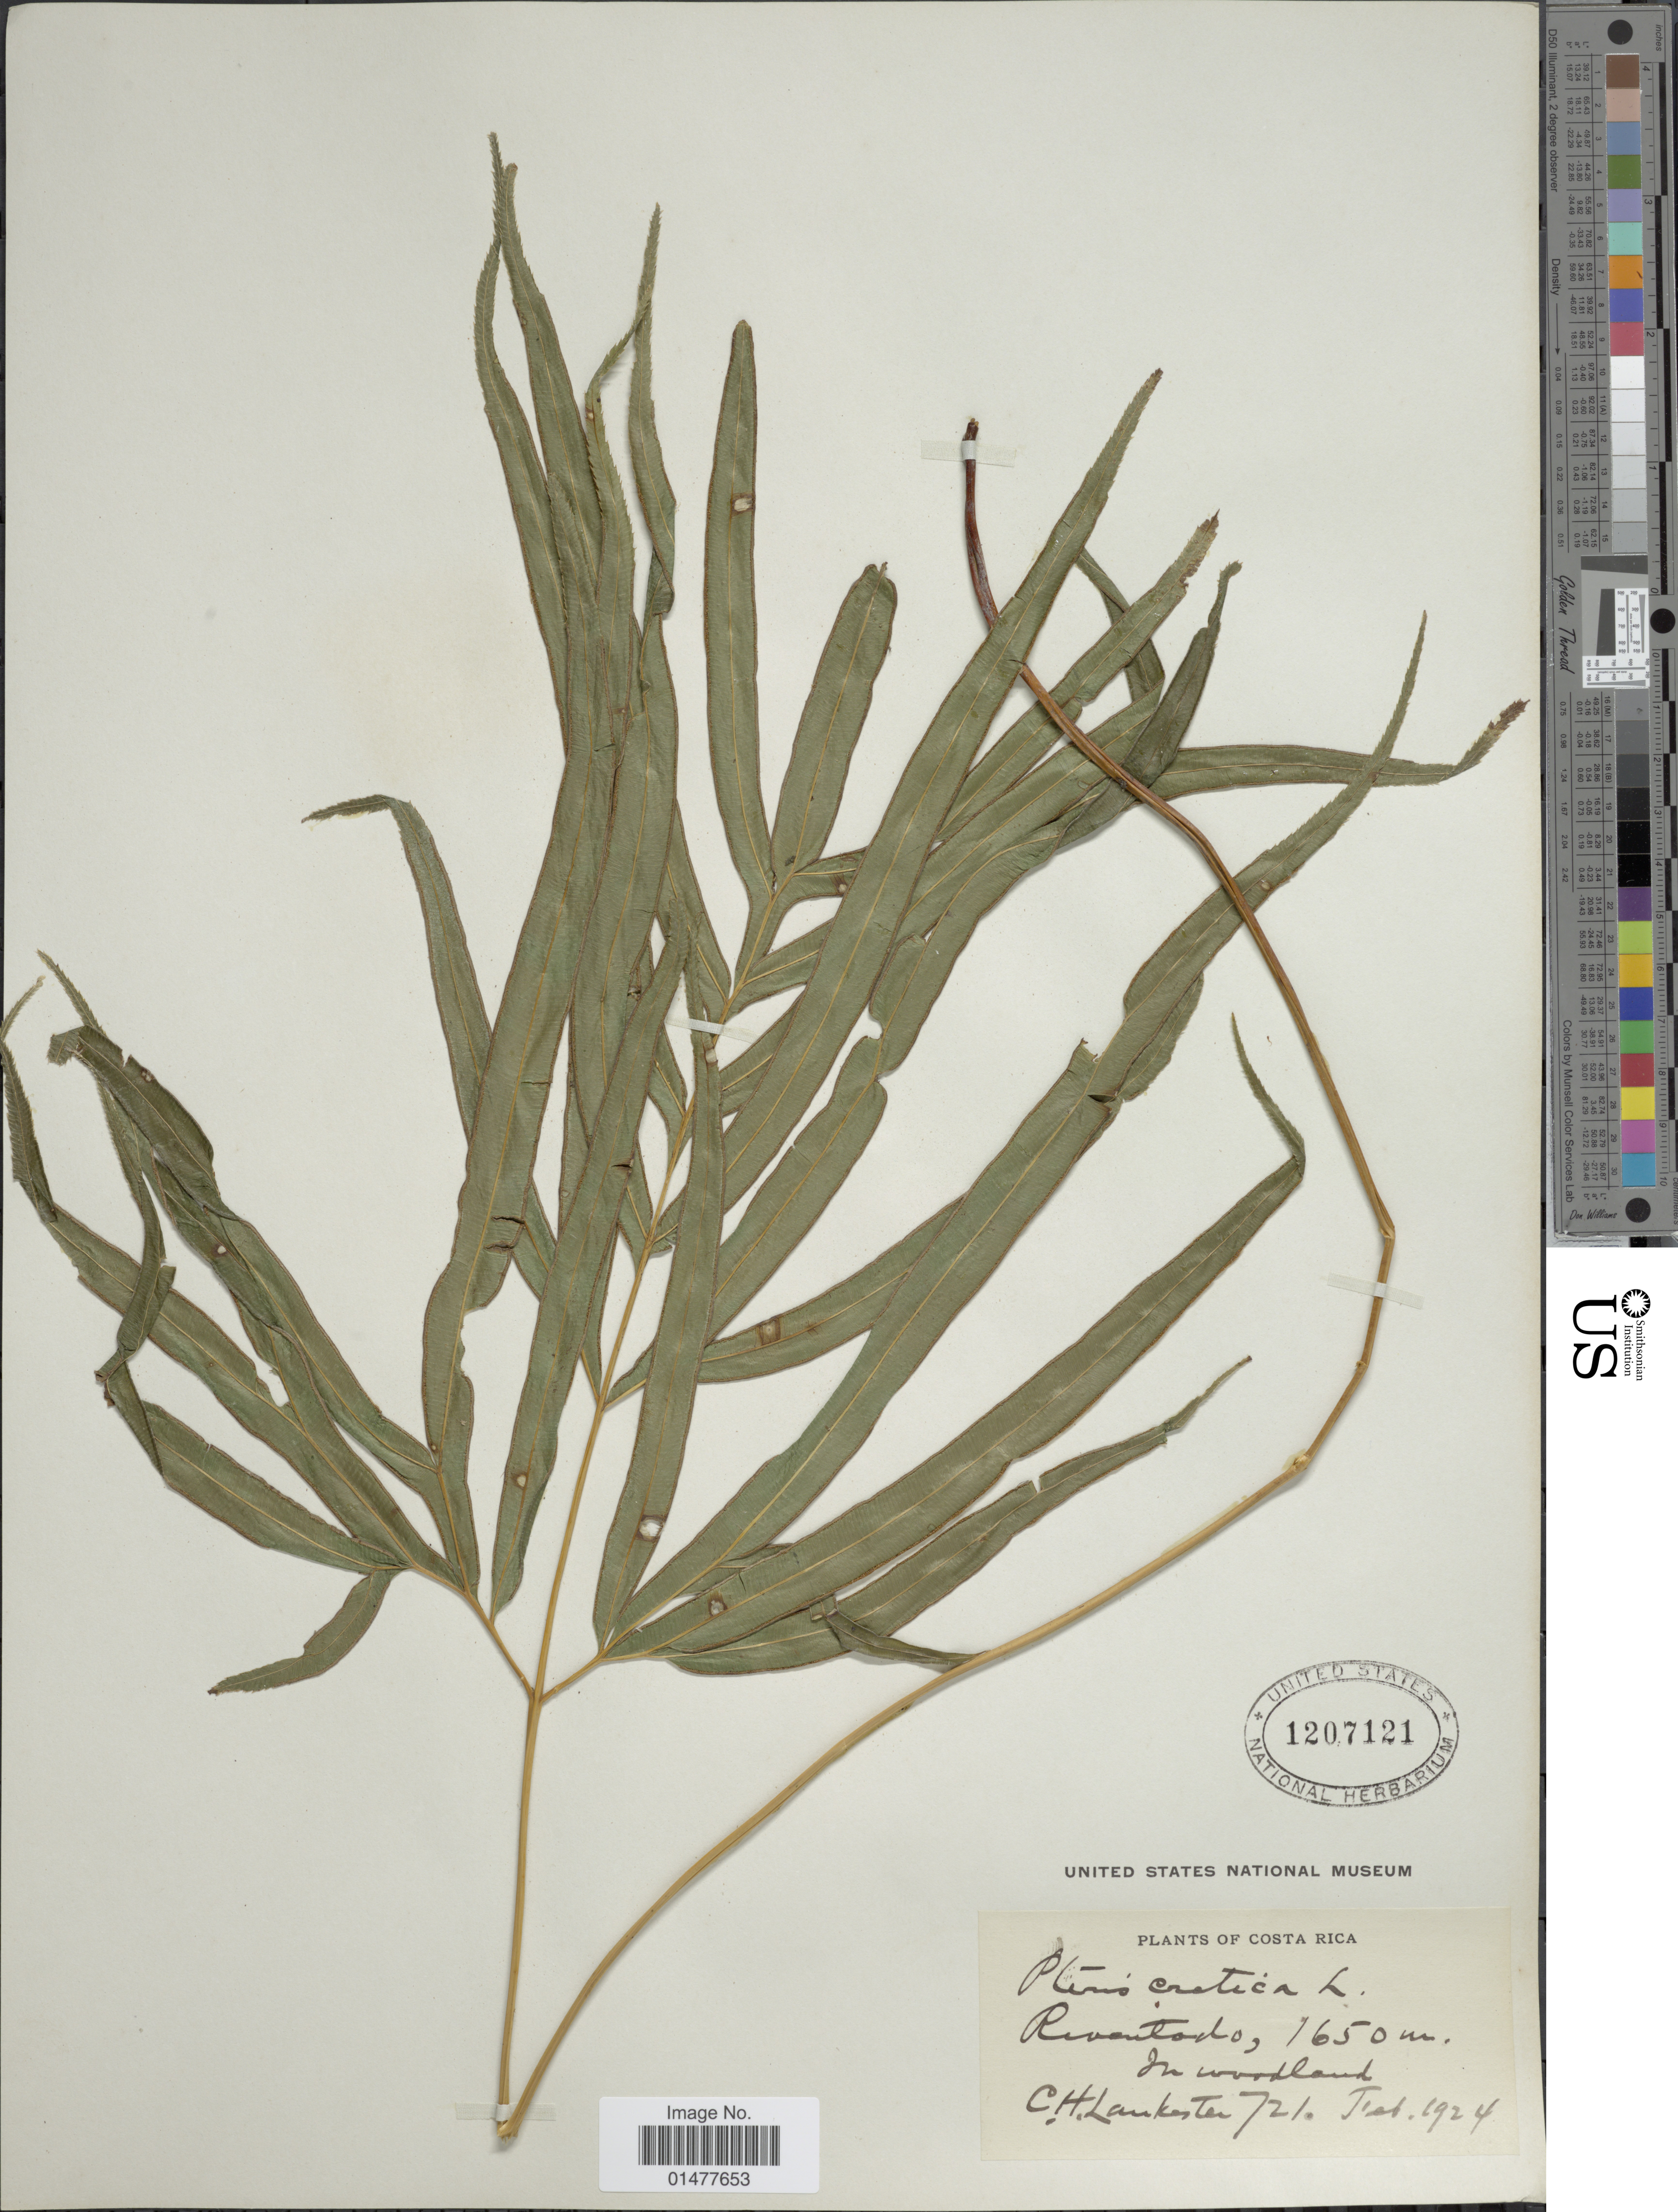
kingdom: Plantae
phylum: Tracheophyta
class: Polypodiopsida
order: Polypodiales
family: Pteridaceae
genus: Pteris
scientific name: Pteris cretica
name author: L.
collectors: C. H. Lankester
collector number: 721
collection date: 1924-02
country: Costa Rica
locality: Reventado, in woodland.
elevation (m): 1650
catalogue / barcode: US 1207121